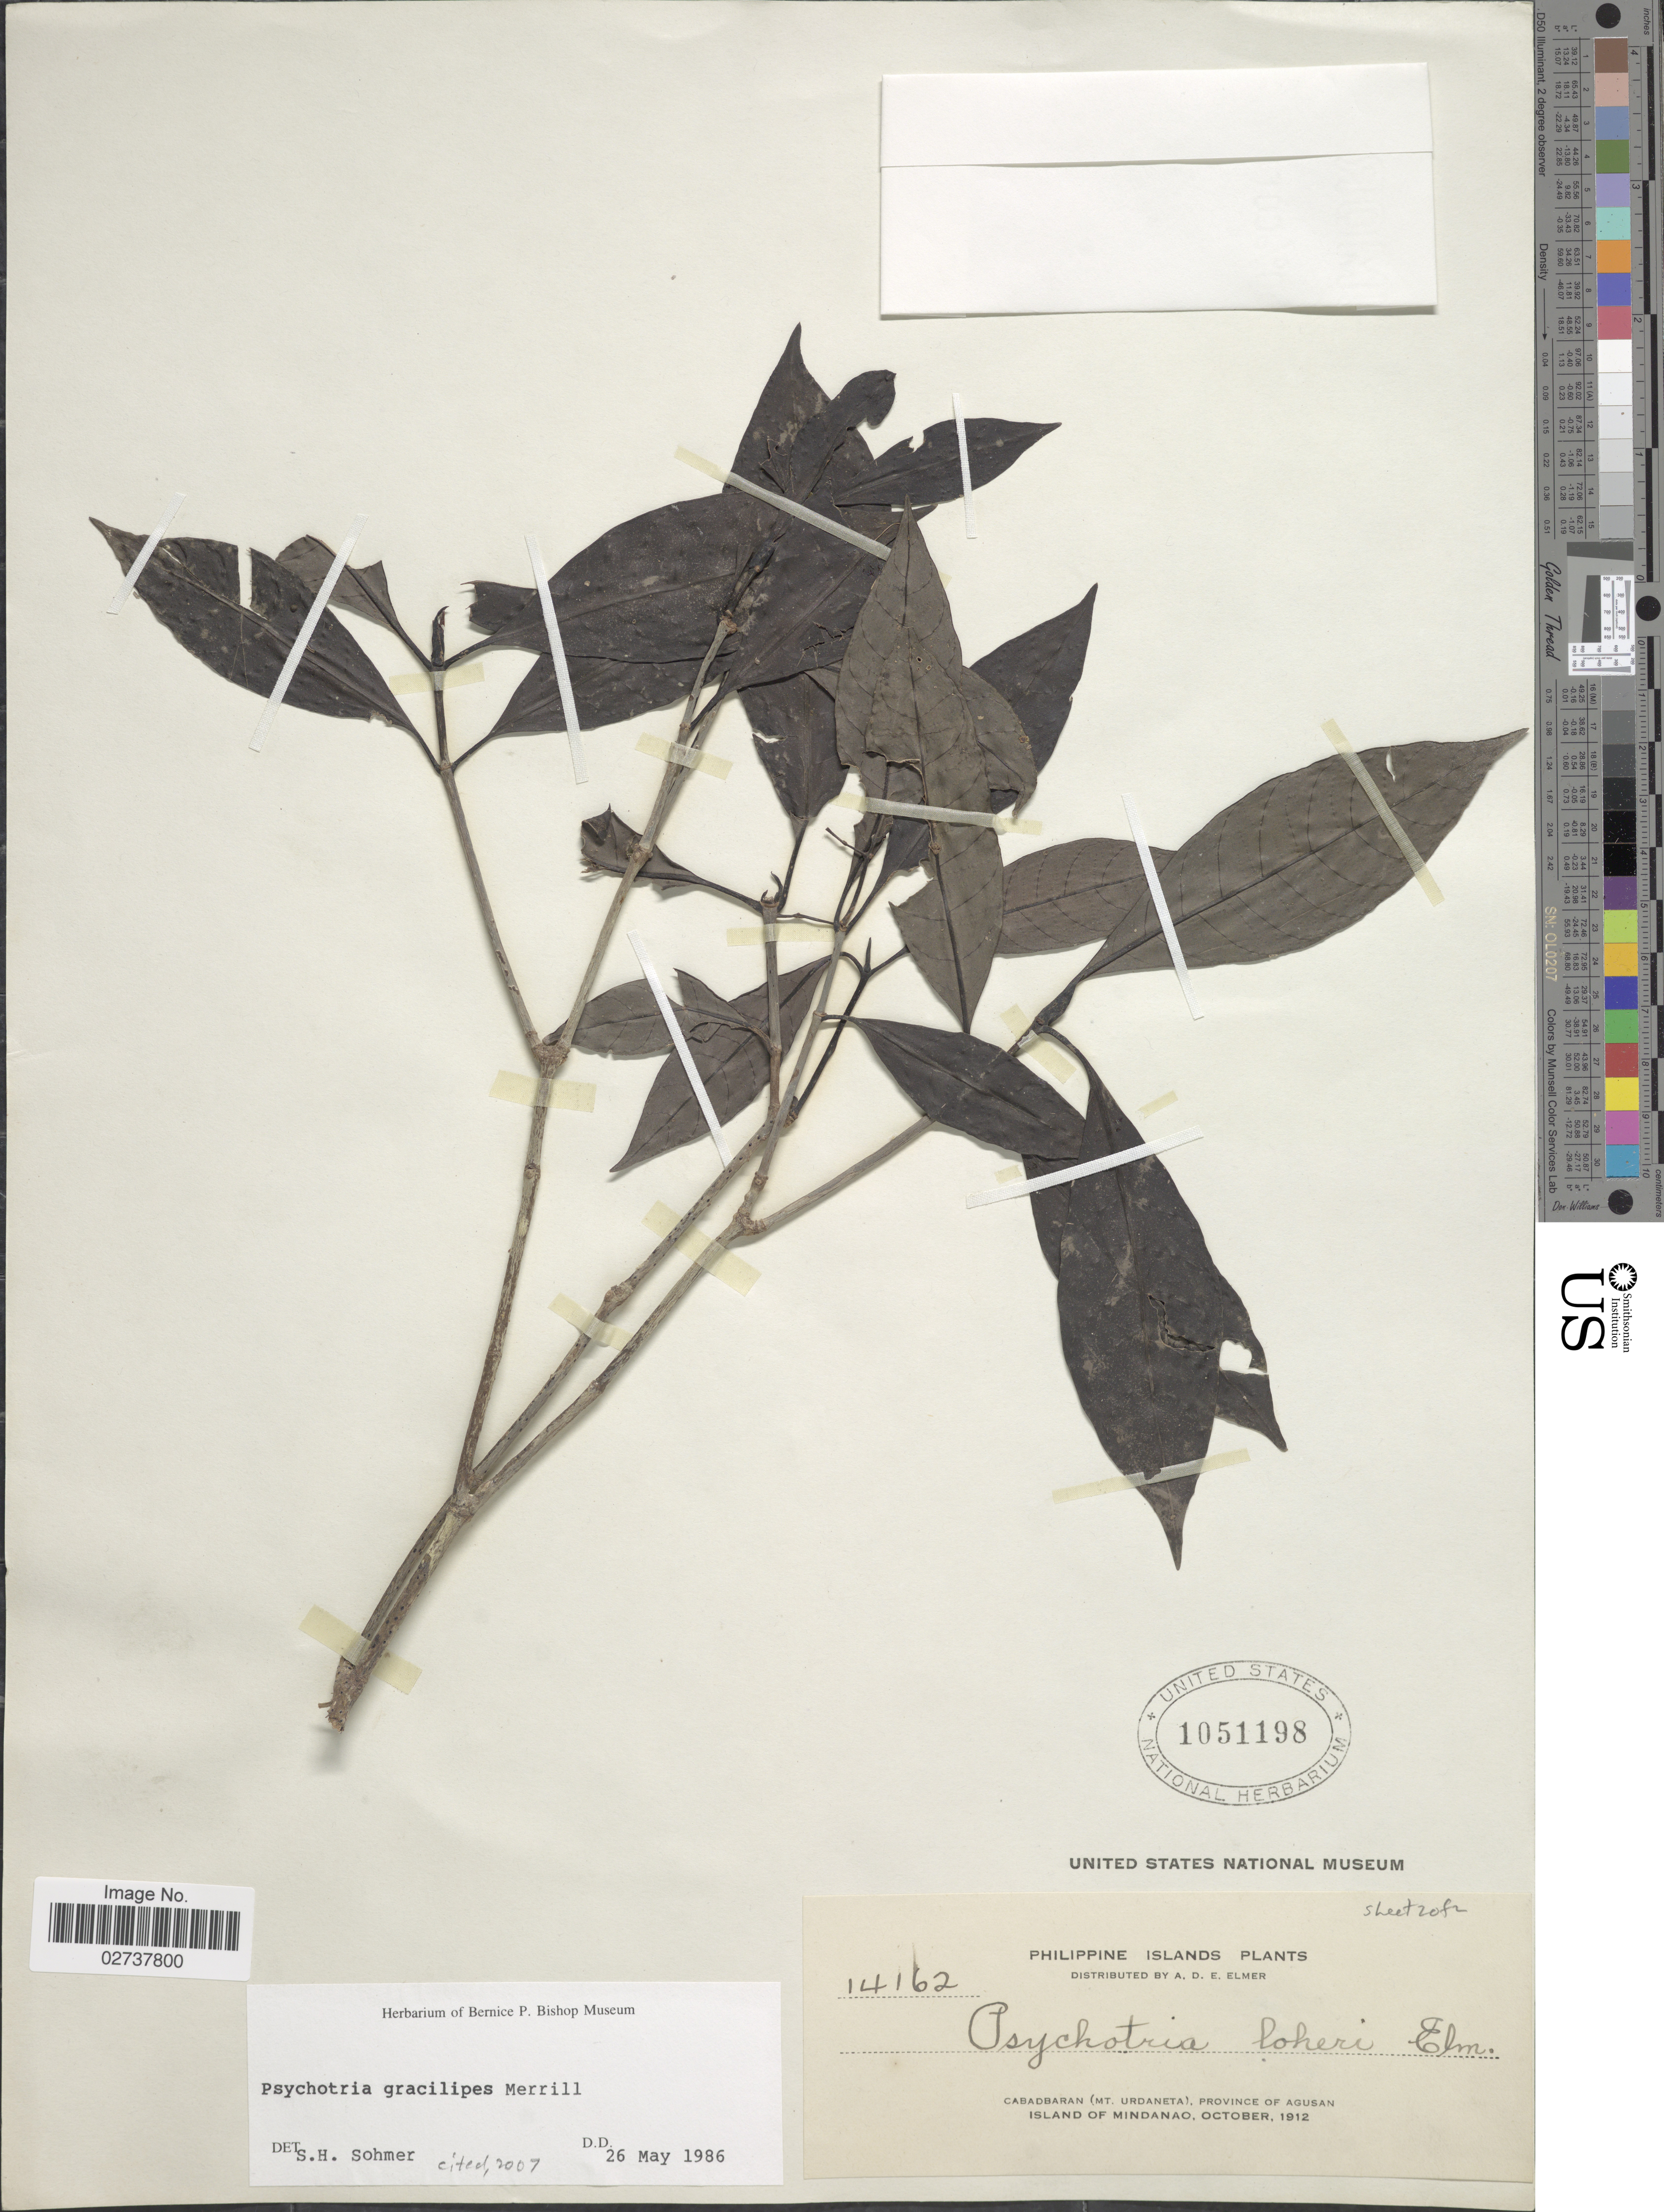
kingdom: Plantae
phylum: Tracheophyta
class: Magnoliopsida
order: Gentianales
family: Rubiaceae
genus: Psychotria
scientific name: Psychotria gracilipes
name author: Merr.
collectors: A. D. E. Elmer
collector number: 14162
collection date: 1912-10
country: Philippines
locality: Cabadbaran (Mt. Urdaneta), Province of Agusan, Island of Mindanao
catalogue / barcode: US 1051198